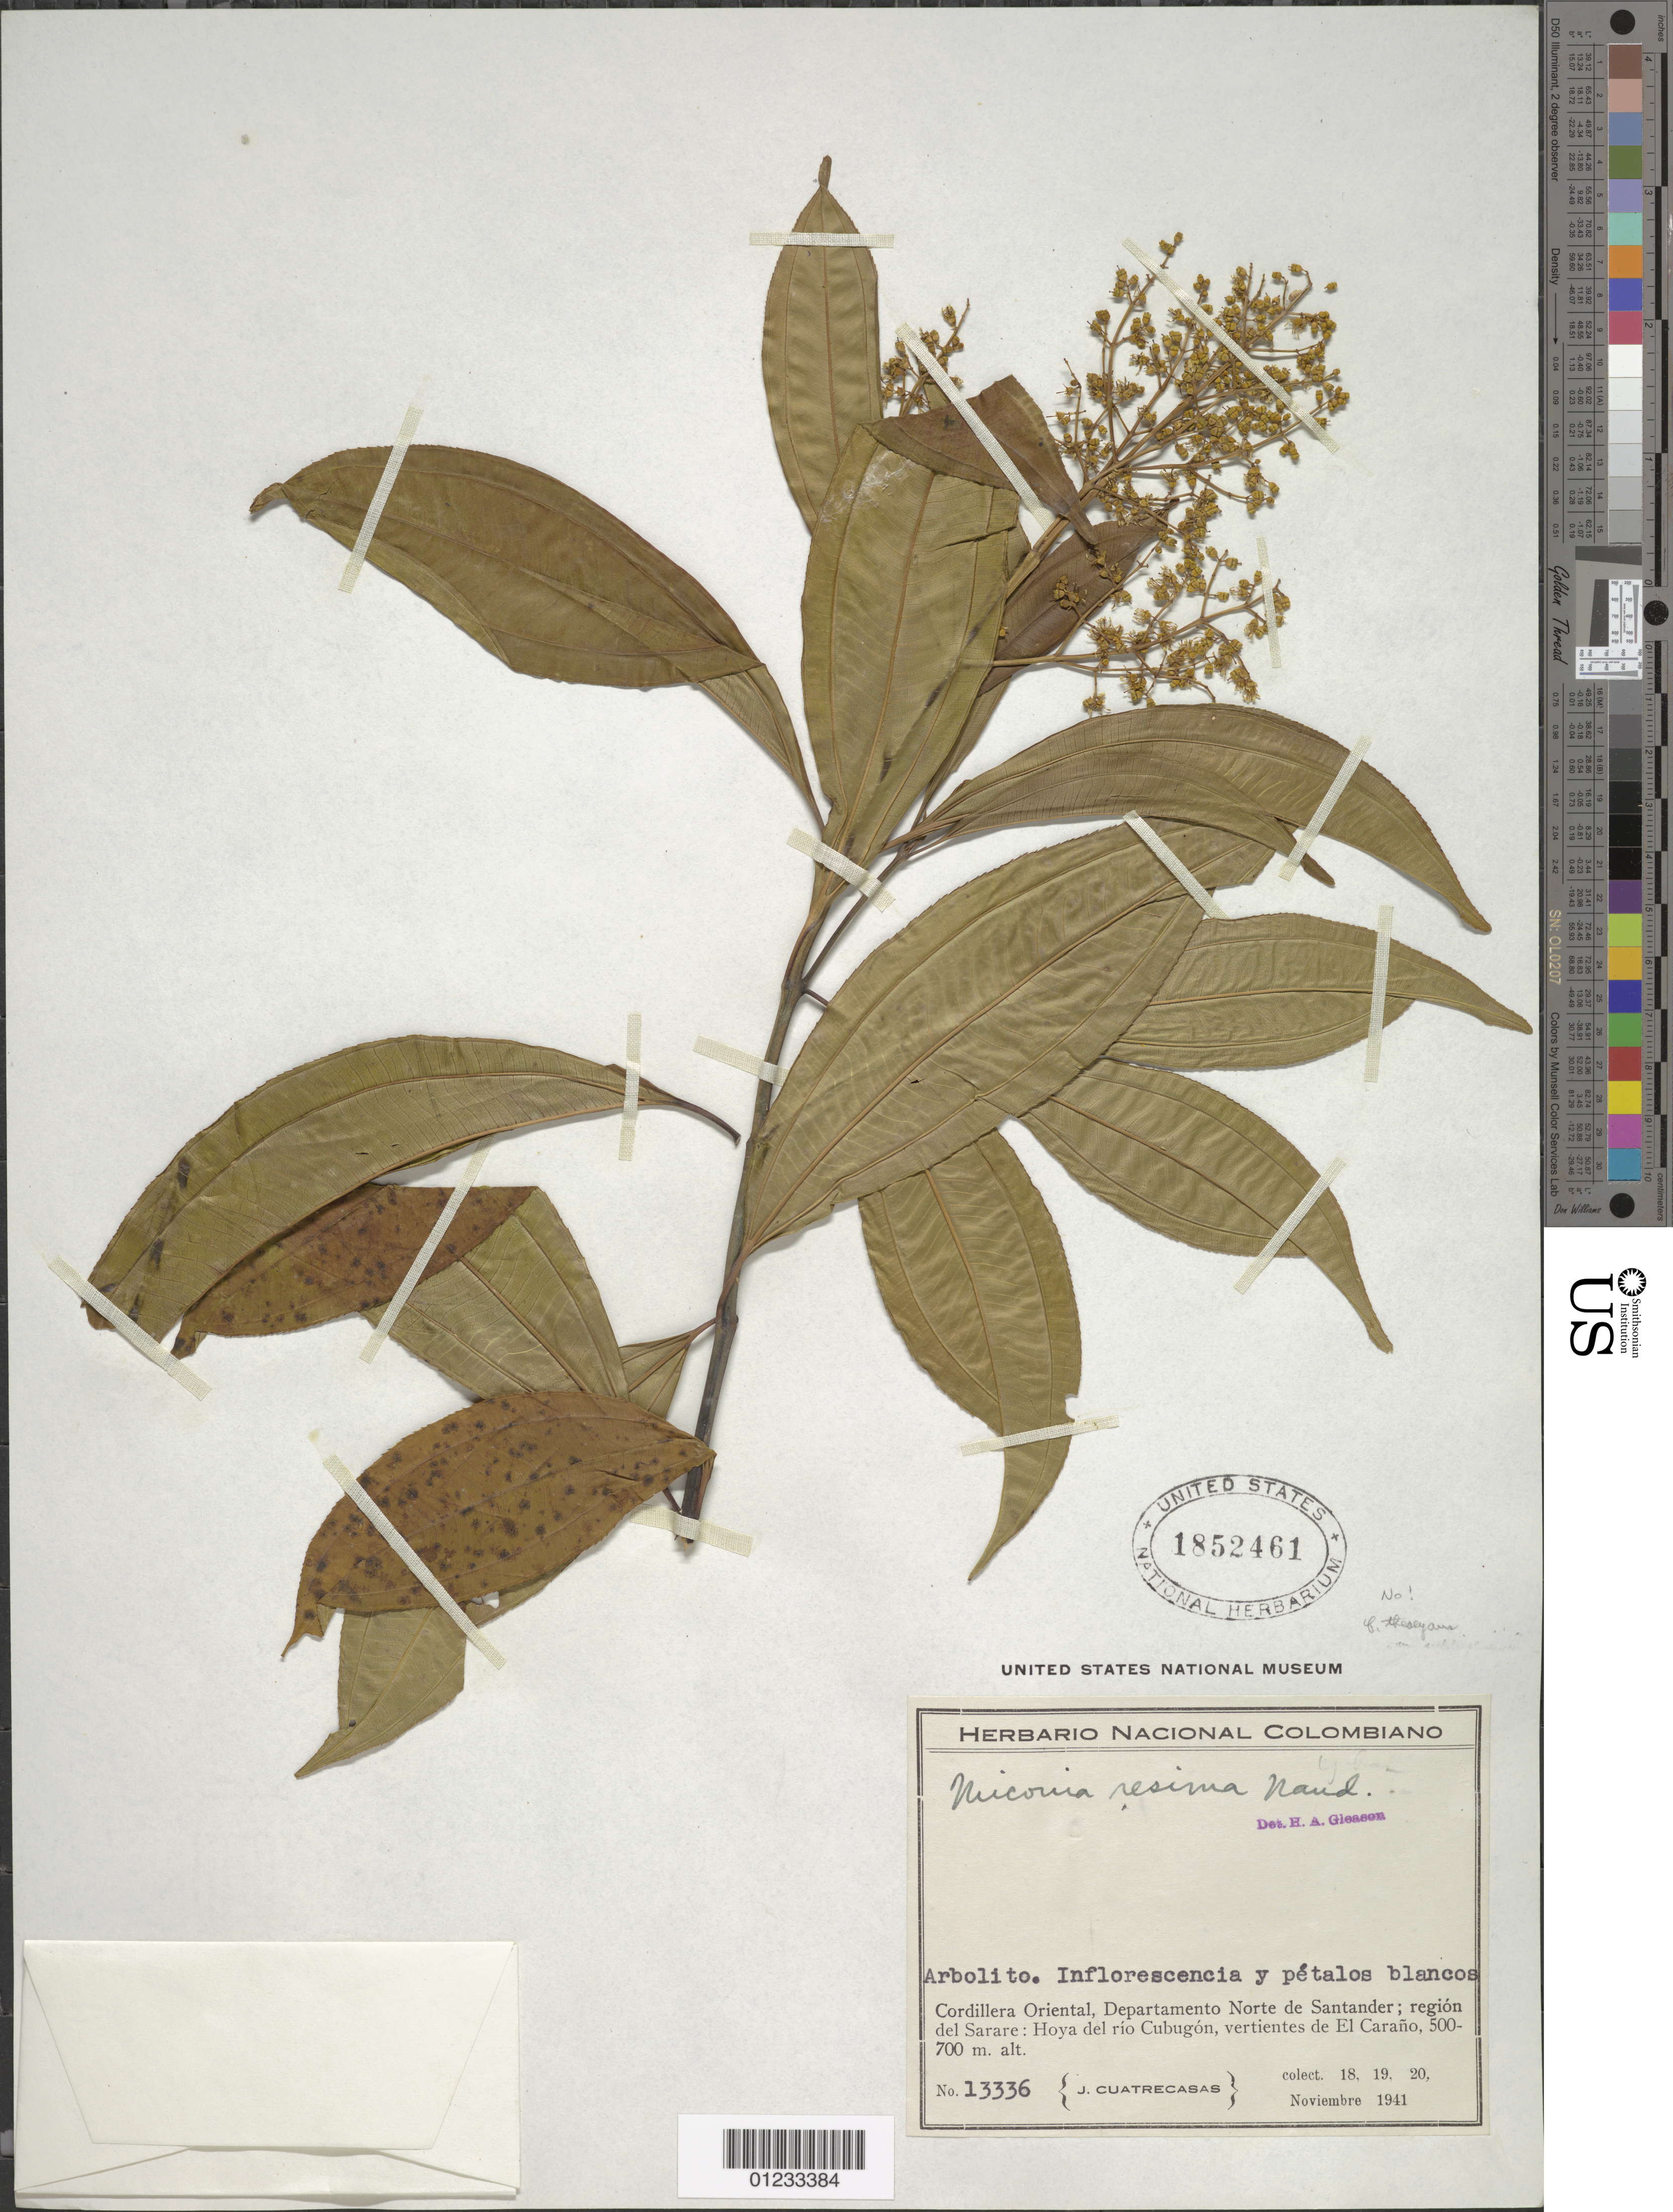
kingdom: Plantae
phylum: Tracheophyta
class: Magnoliopsida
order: Myrtales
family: Melastomataceae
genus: Miconia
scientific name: Miconia theizans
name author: (Bonpl.) Cogn.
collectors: J. Cuatrecasas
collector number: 13336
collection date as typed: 18 Nov 1941 to 20 Nov 1941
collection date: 1941-11-18/1941-11-20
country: Colombia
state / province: Norte de Santander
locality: Cordillera Oriental, region de Sarare, Hoya del Rio Cubugon, Vertientes de El Carano.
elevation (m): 500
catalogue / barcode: US 1852461